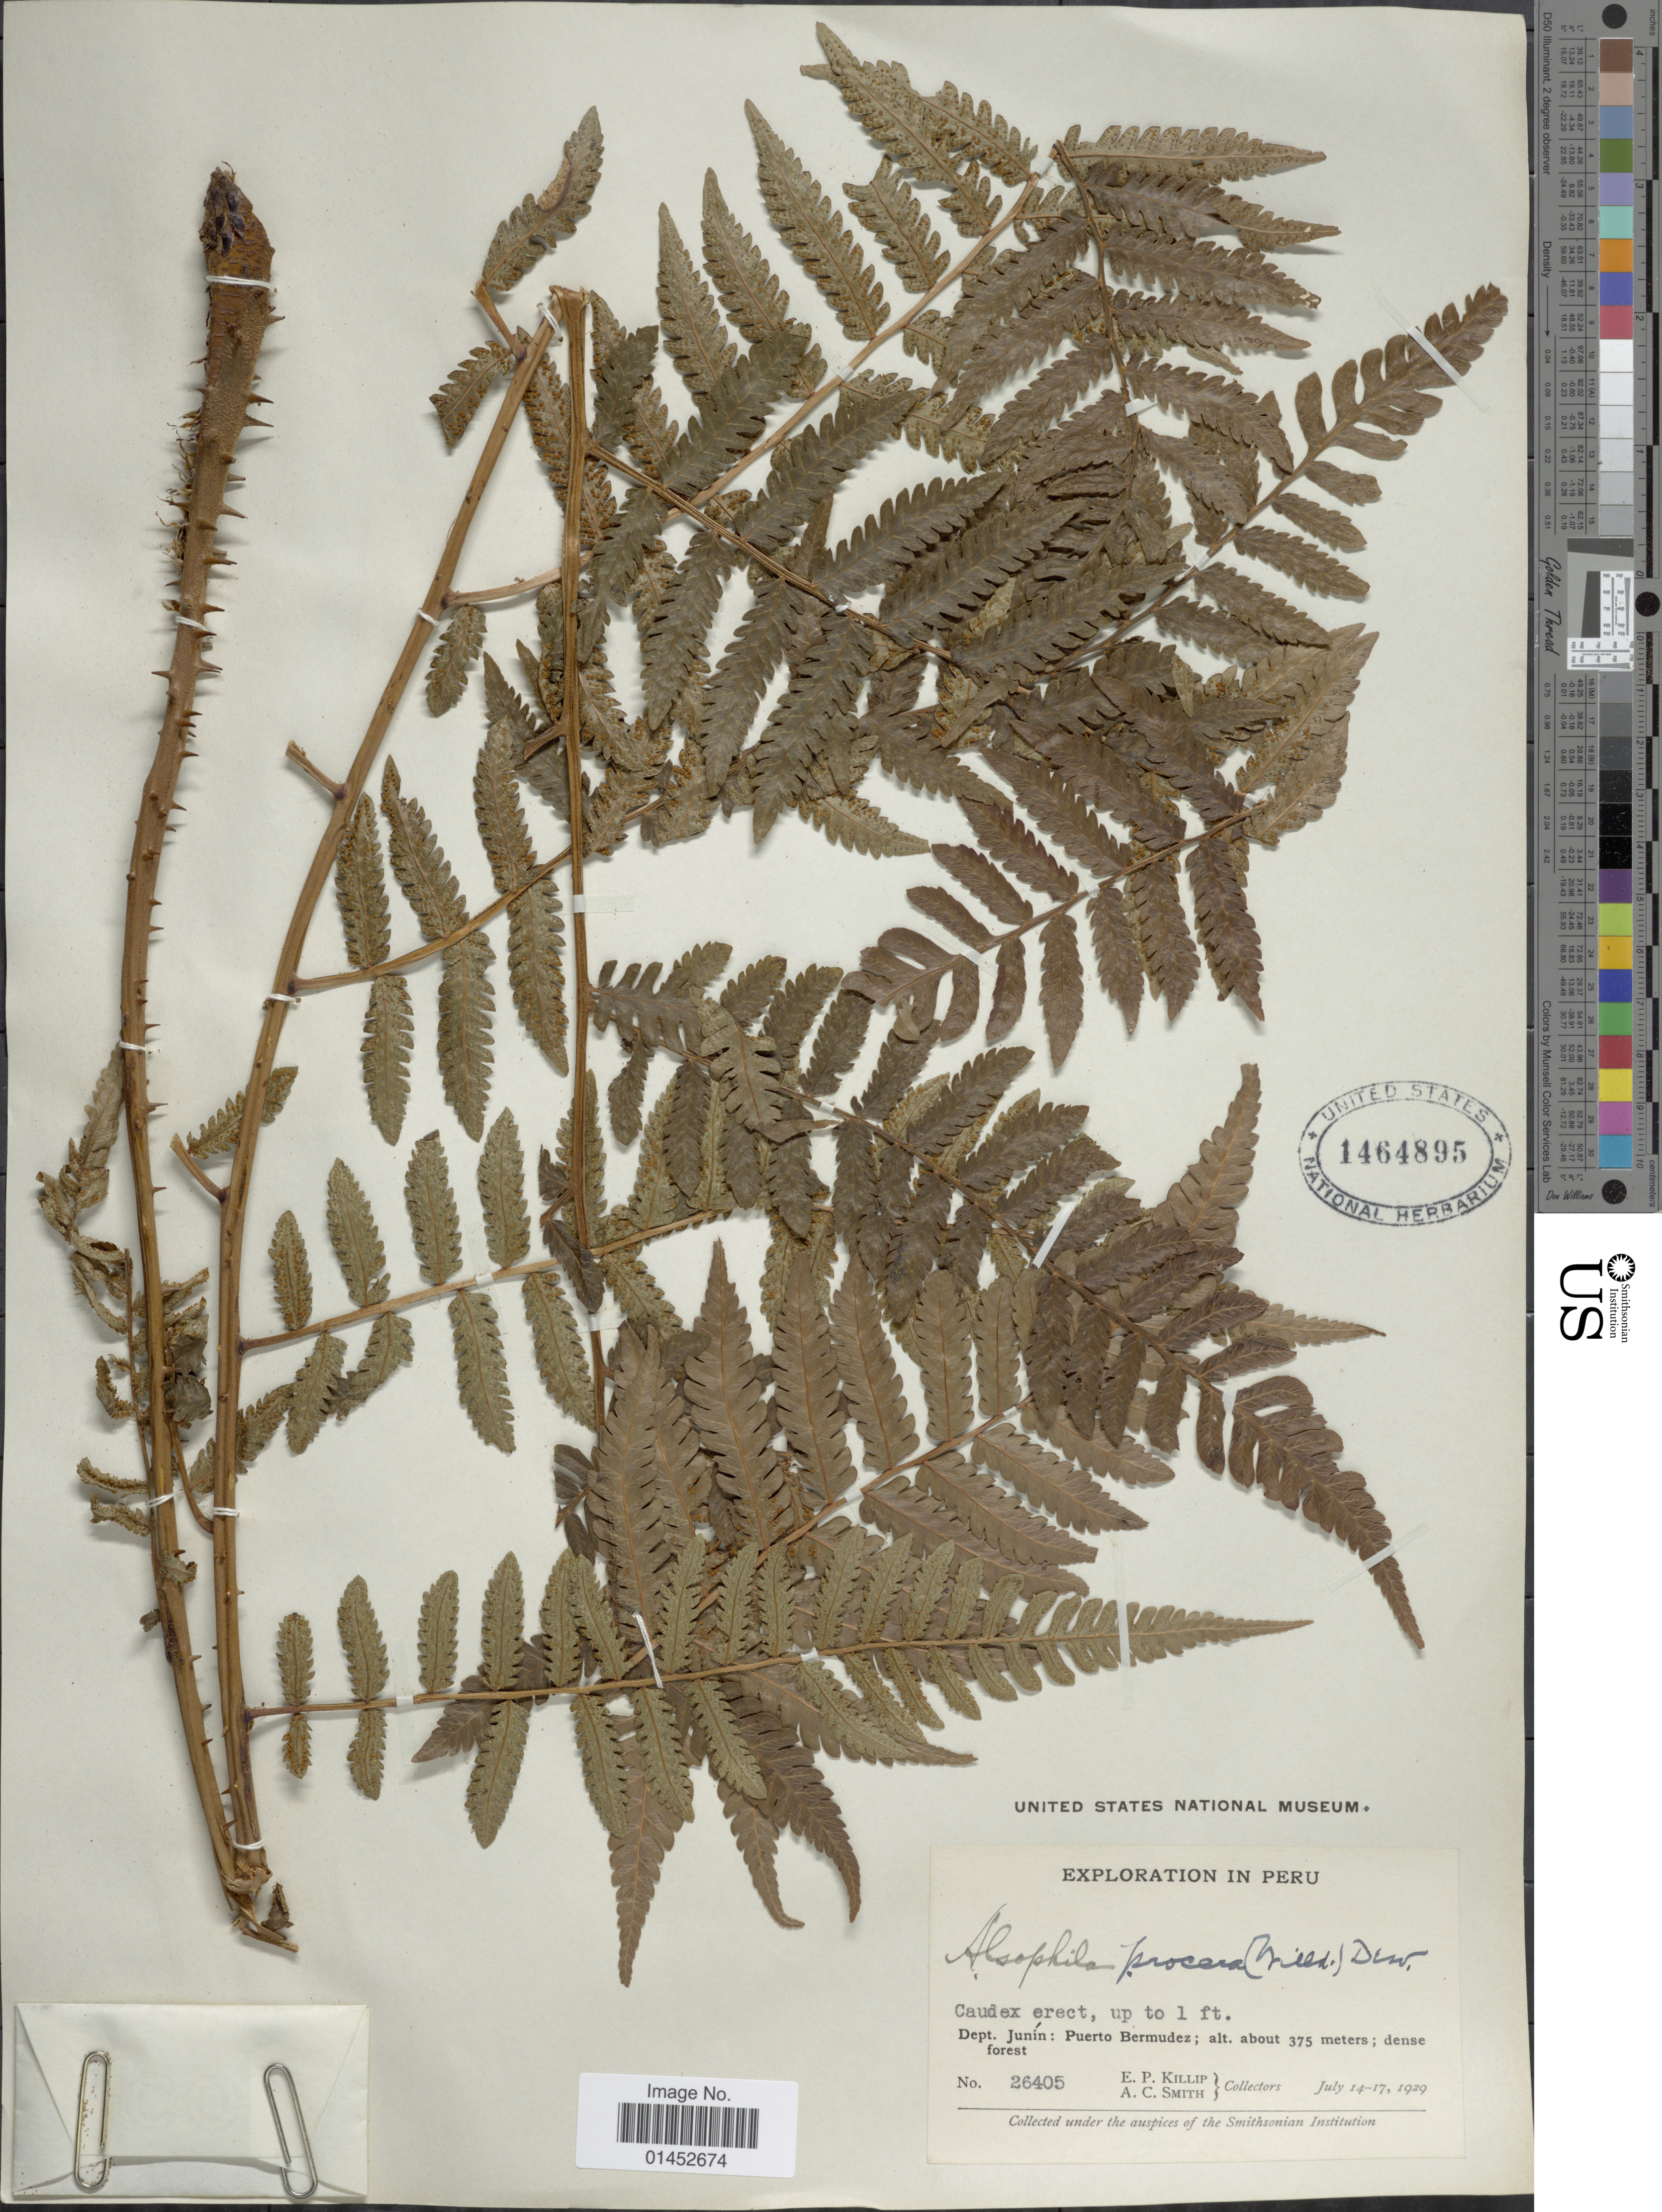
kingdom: Plantae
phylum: Tracheophyta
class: Polypodiopsida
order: Cyatheales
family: Cyatheaceae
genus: Cyathea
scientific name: Cyathea pungens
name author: (Willd.) Domin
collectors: E. P. Killip & A. C. Smith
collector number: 26405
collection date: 1929-07-14/1929-07-17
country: Peru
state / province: Junín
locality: Dept. Junín: Puerto Bermudez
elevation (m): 375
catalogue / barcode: US 1464895